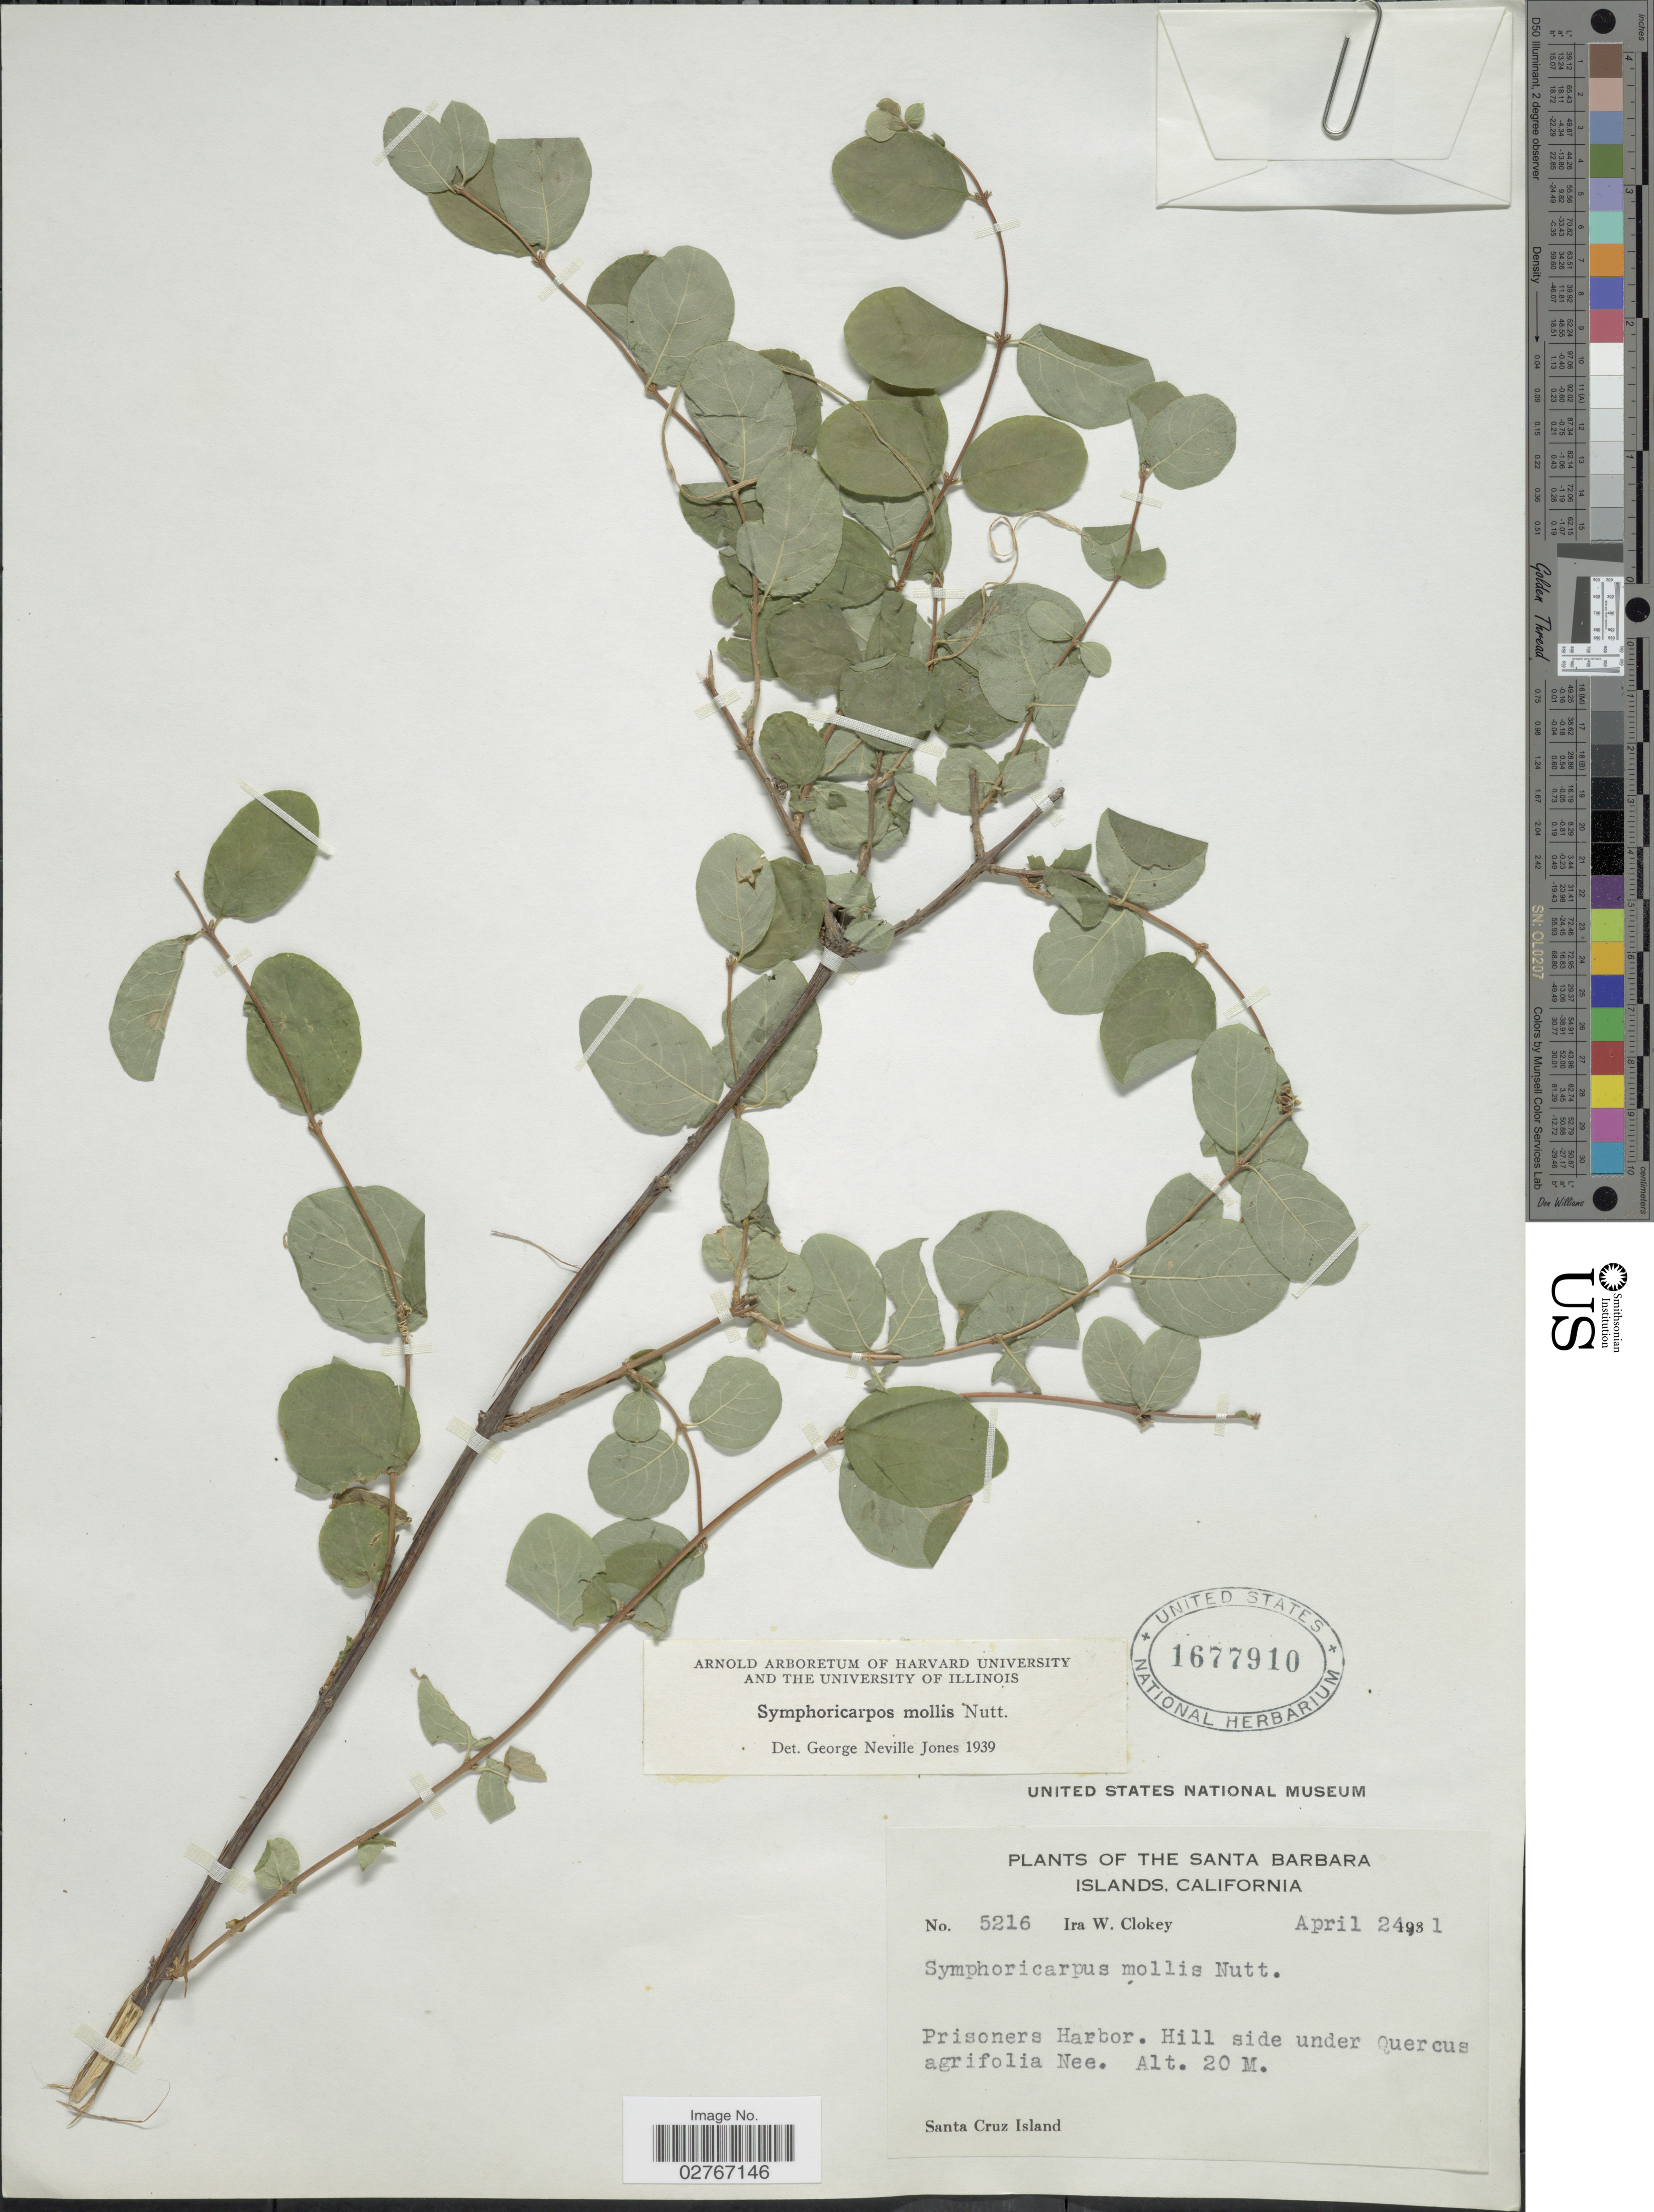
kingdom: Plantae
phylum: Tracheophyta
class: Magnoliopsida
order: Dipsacales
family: Caprifoliaceae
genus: Symphoricarpos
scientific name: Symphoricarpos mollis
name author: Nutt.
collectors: I. W. Clokey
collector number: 5216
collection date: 1931-04-24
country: United States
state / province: California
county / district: Santa Barbara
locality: Santa Barbara Islands, Prisoners Harbor, Santa Cruz Island.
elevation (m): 20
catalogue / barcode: US 1677910